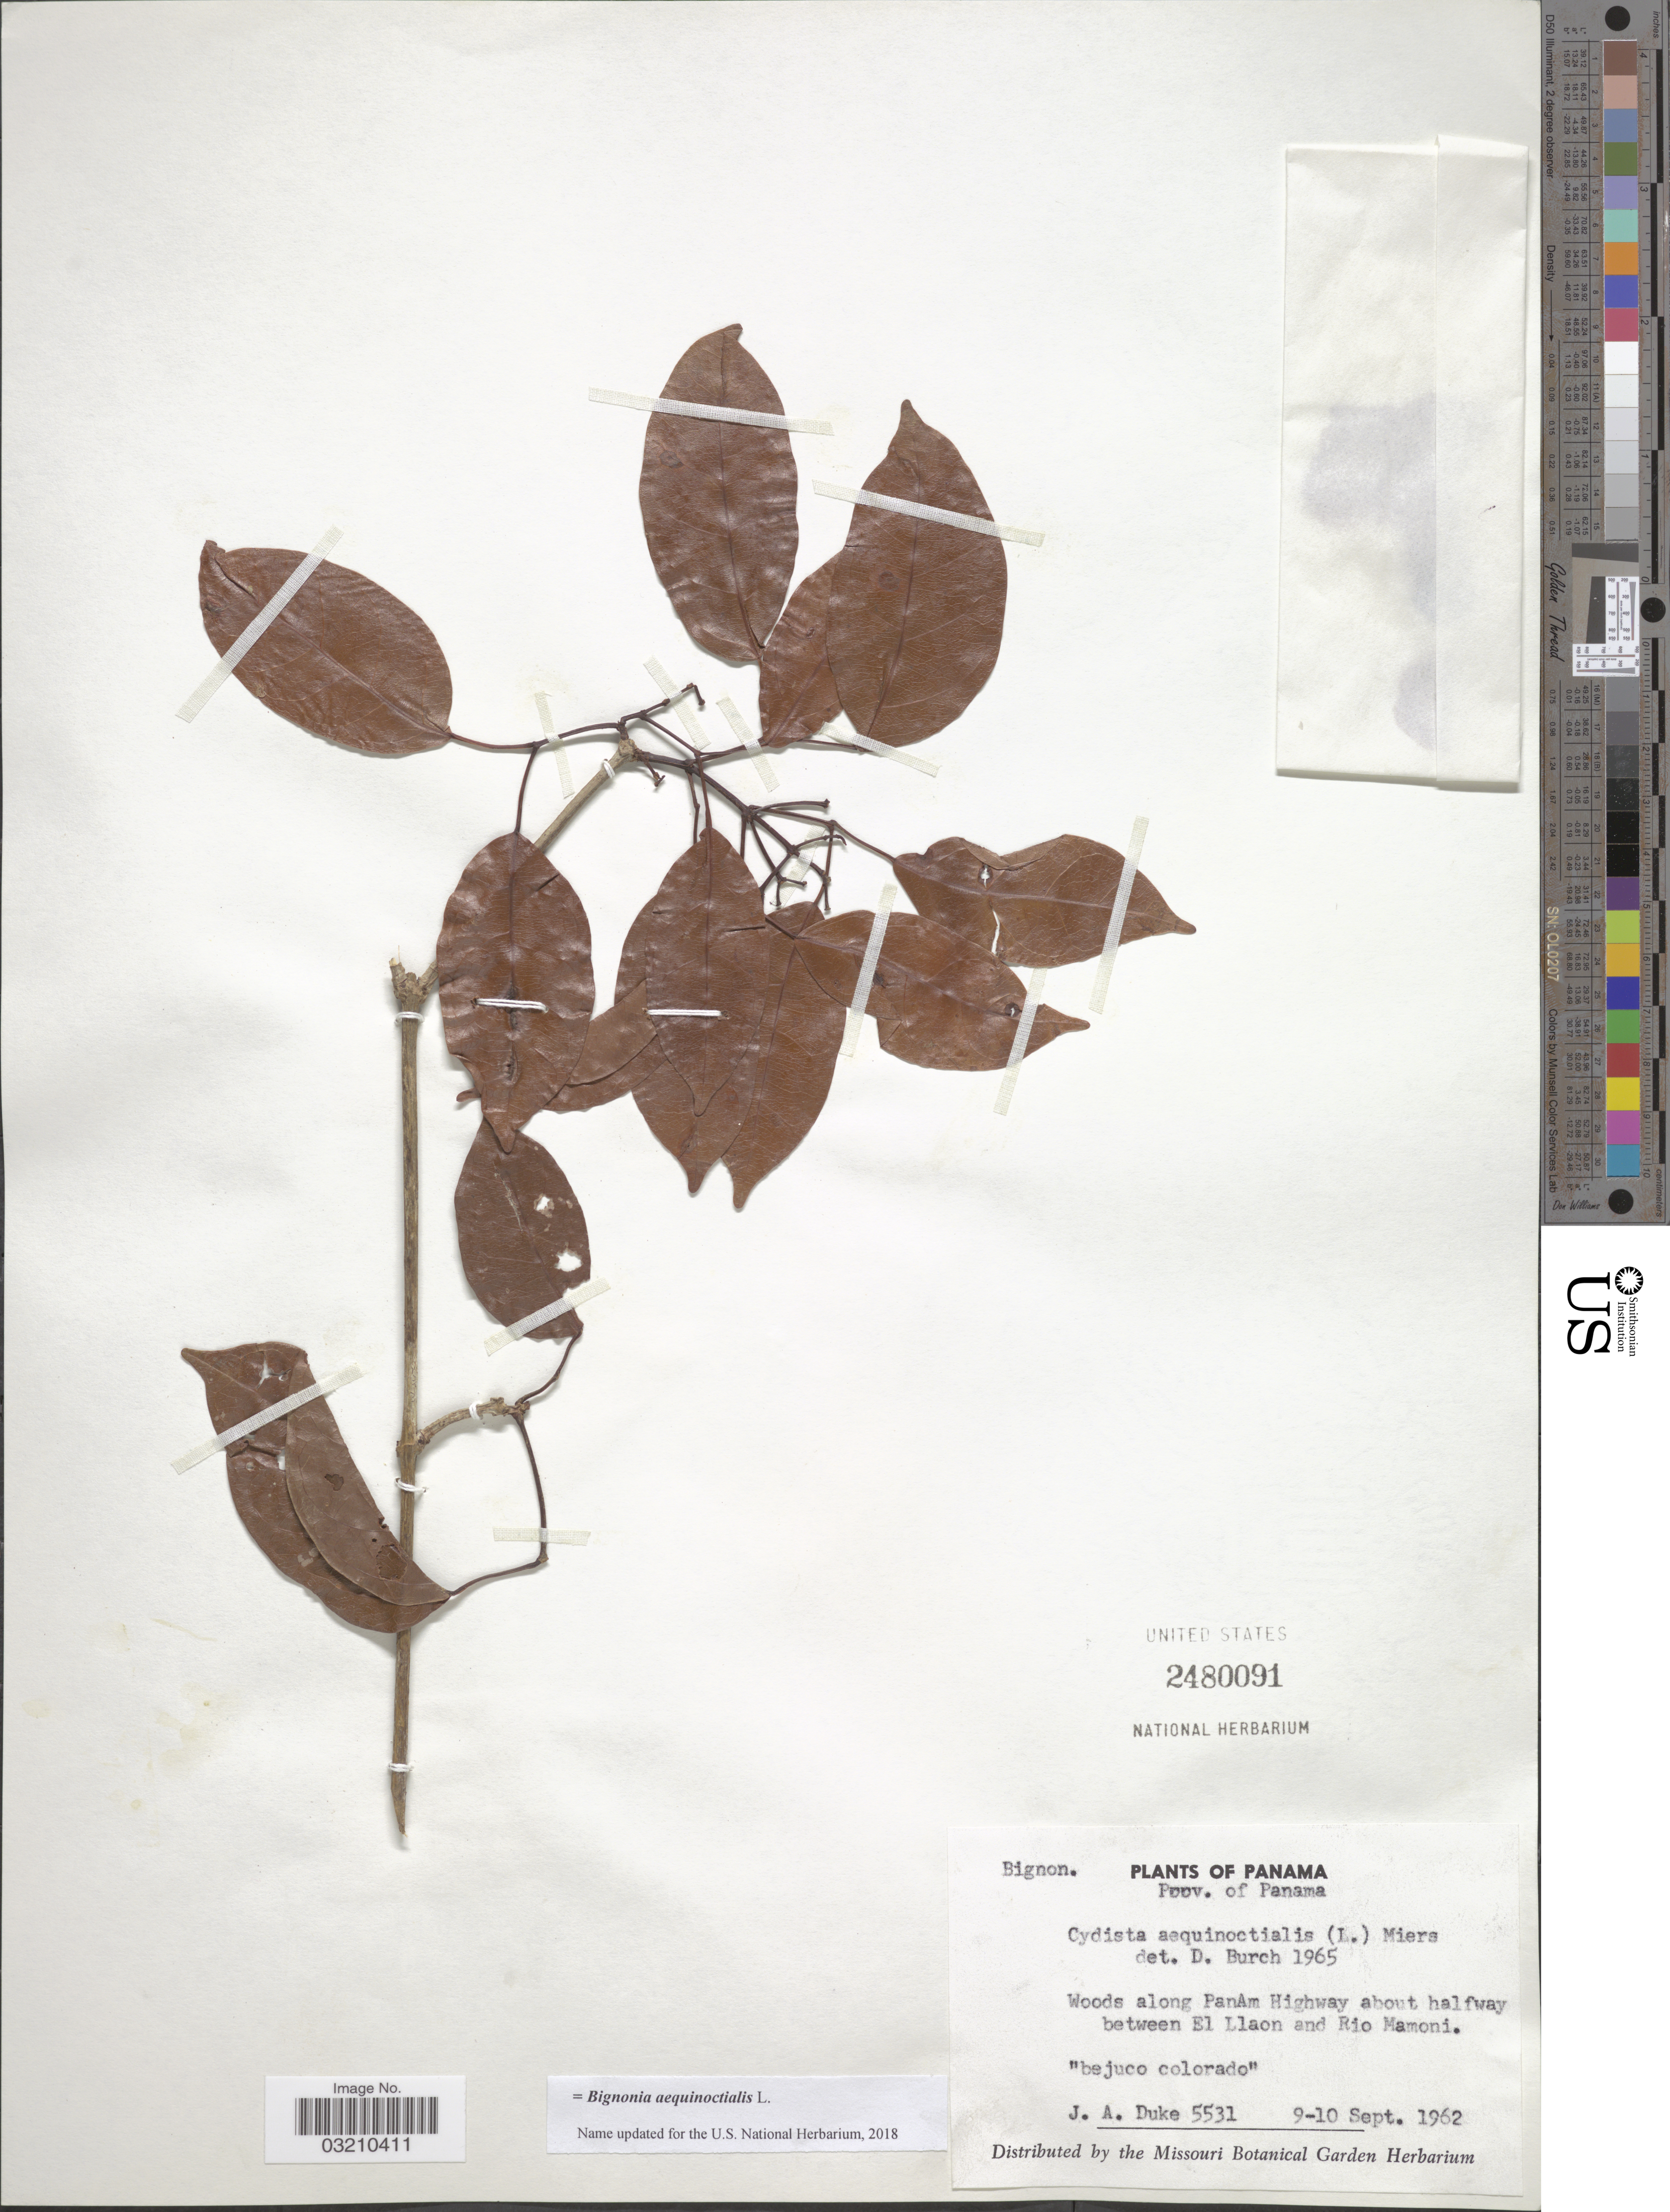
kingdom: Plantae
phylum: Tracheophyta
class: Magnoliopsida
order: Lamiales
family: Bignoniaceae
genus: Bignonia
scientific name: Bignonia aequinoctialis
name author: L.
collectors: J. A. Duke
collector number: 5531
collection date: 1962-09-09/1962-09-10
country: Panama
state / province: Panamá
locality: Woods along PanAm Highway about halfway between El Llaon and Rio Mamoni.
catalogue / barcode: US 2480091